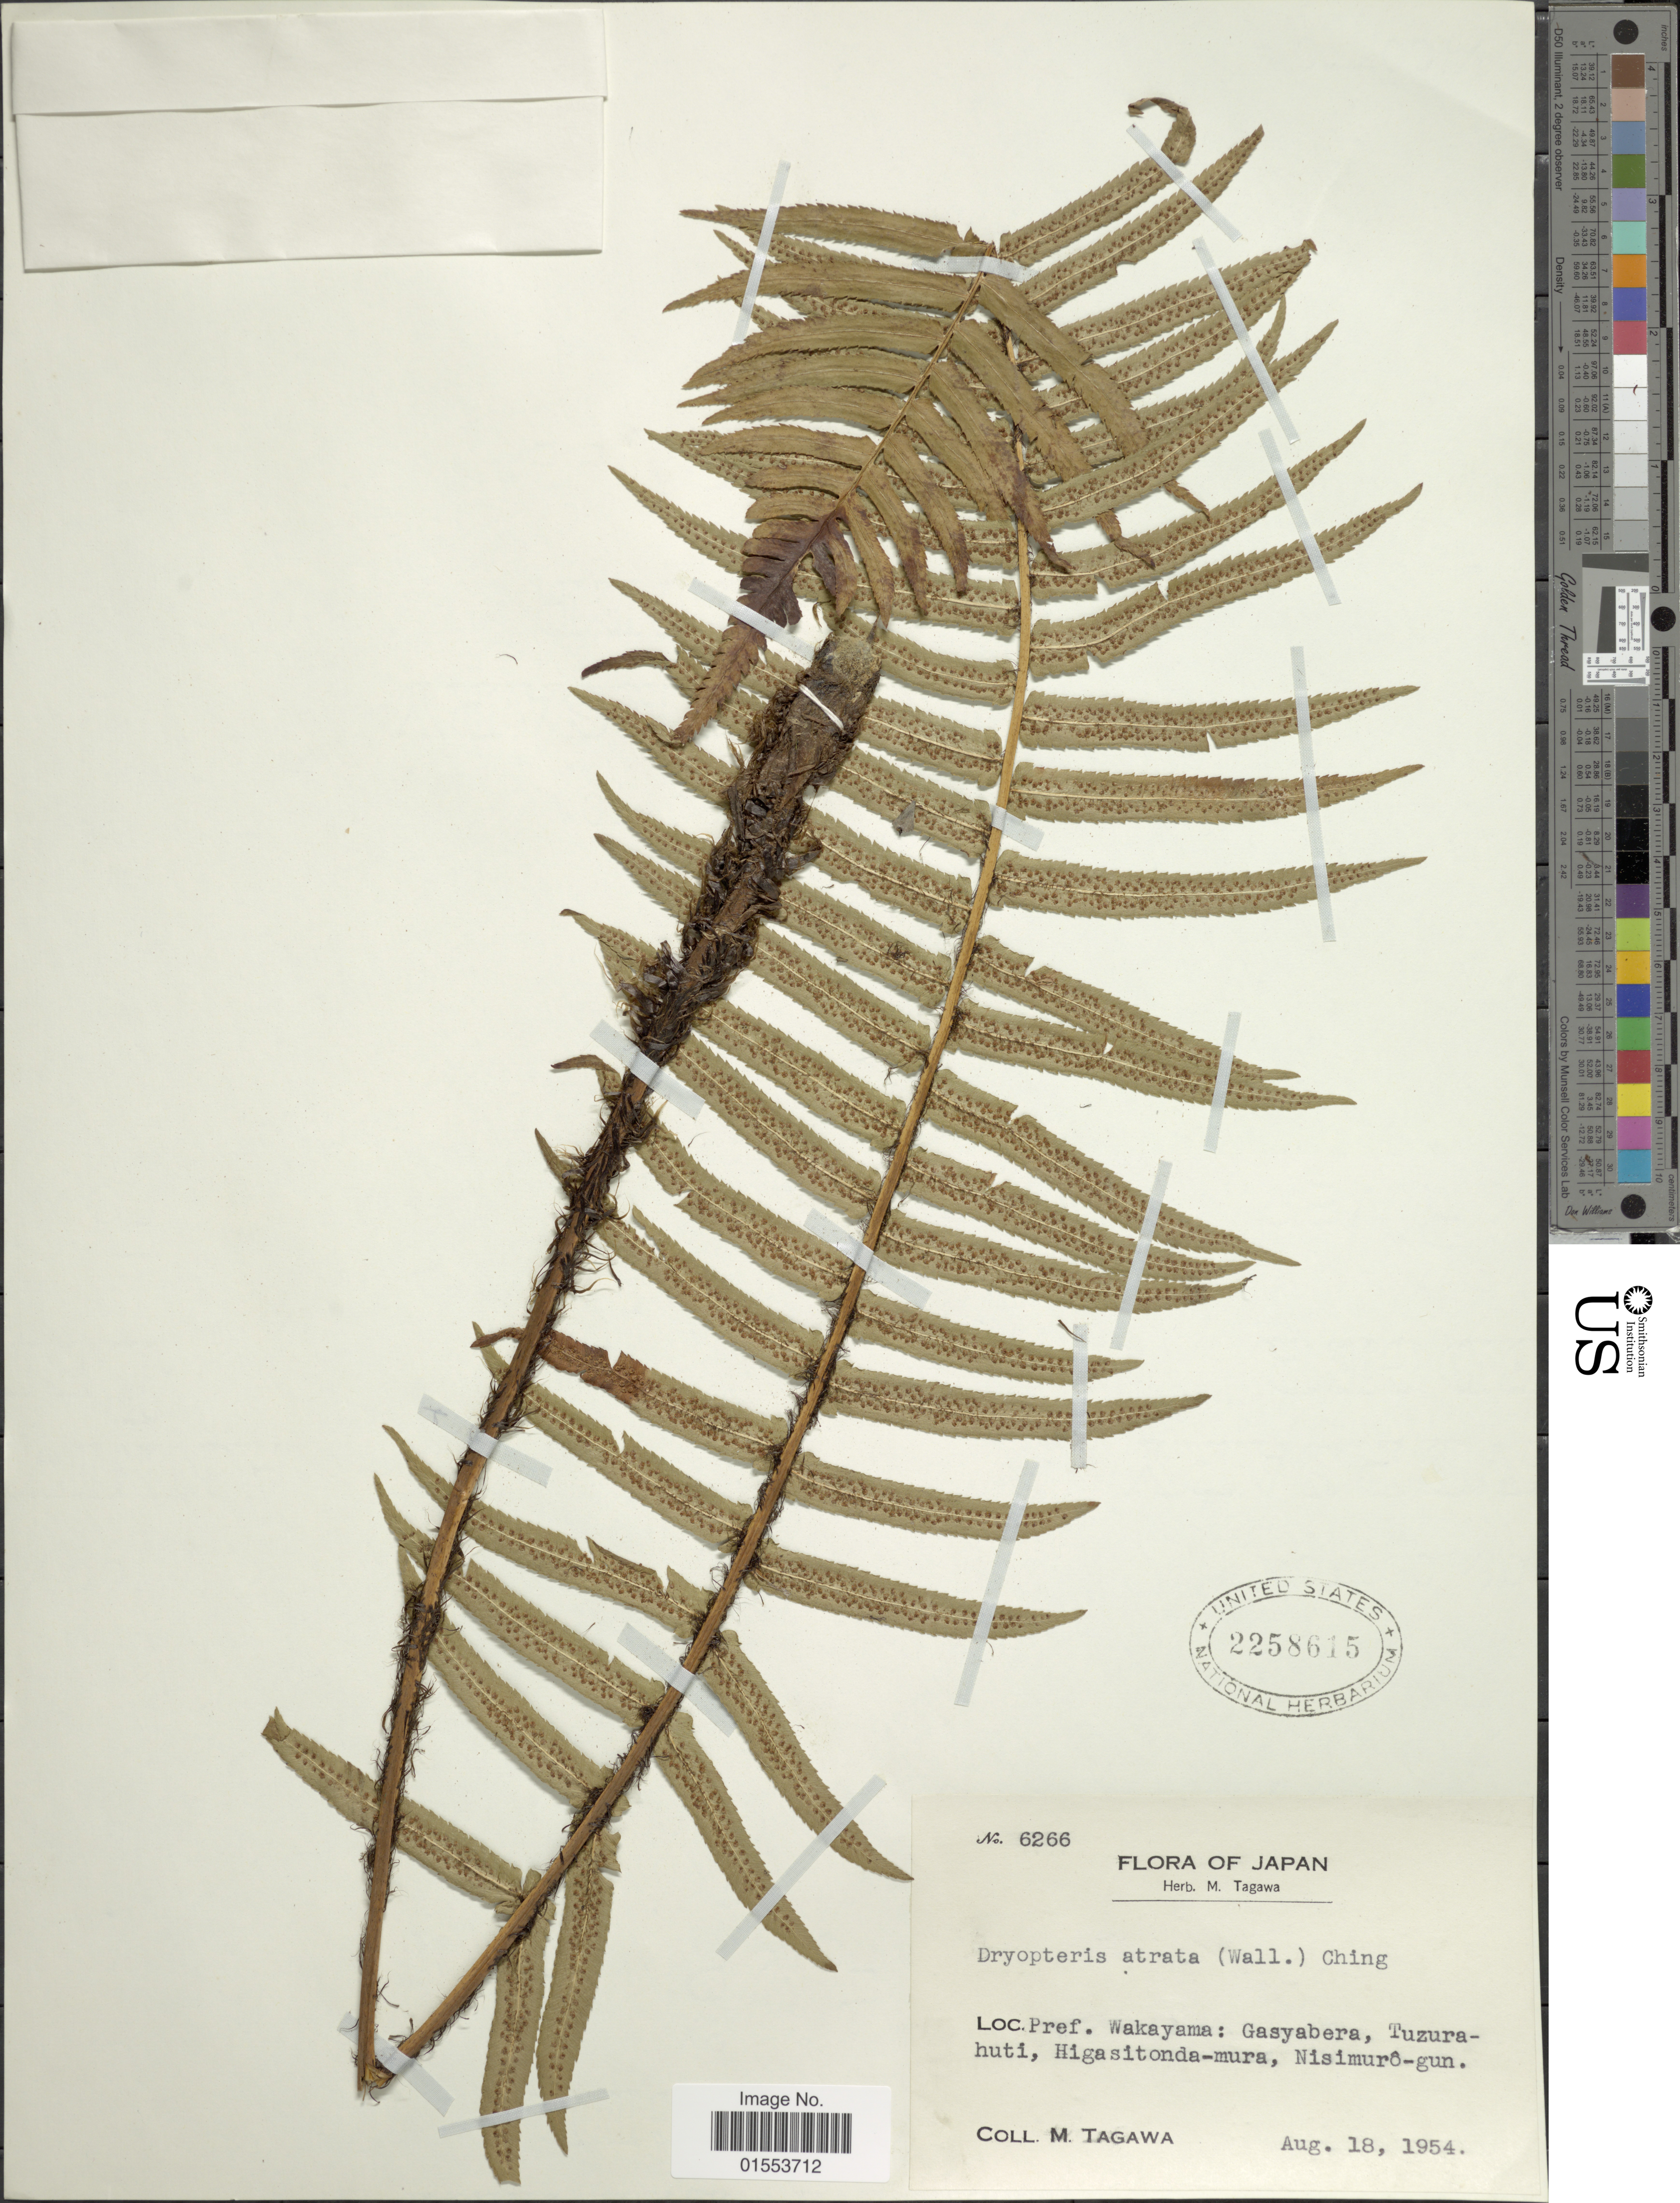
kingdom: Plantae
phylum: Tracheophyta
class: Polypodiopsida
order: Polypodiales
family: Dryopteridaceae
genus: Dryopteris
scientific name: Dryopteris atrata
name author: (Wall. ex Kunze) Ching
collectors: M. Tagawa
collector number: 6266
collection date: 1954-08-18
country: Japan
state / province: Wakayama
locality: Japan, Pref. Wakayama: Gasyabera, Tuzura-huti, Higasitonda-mura, Nisimuro-gun.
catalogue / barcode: US 2258615